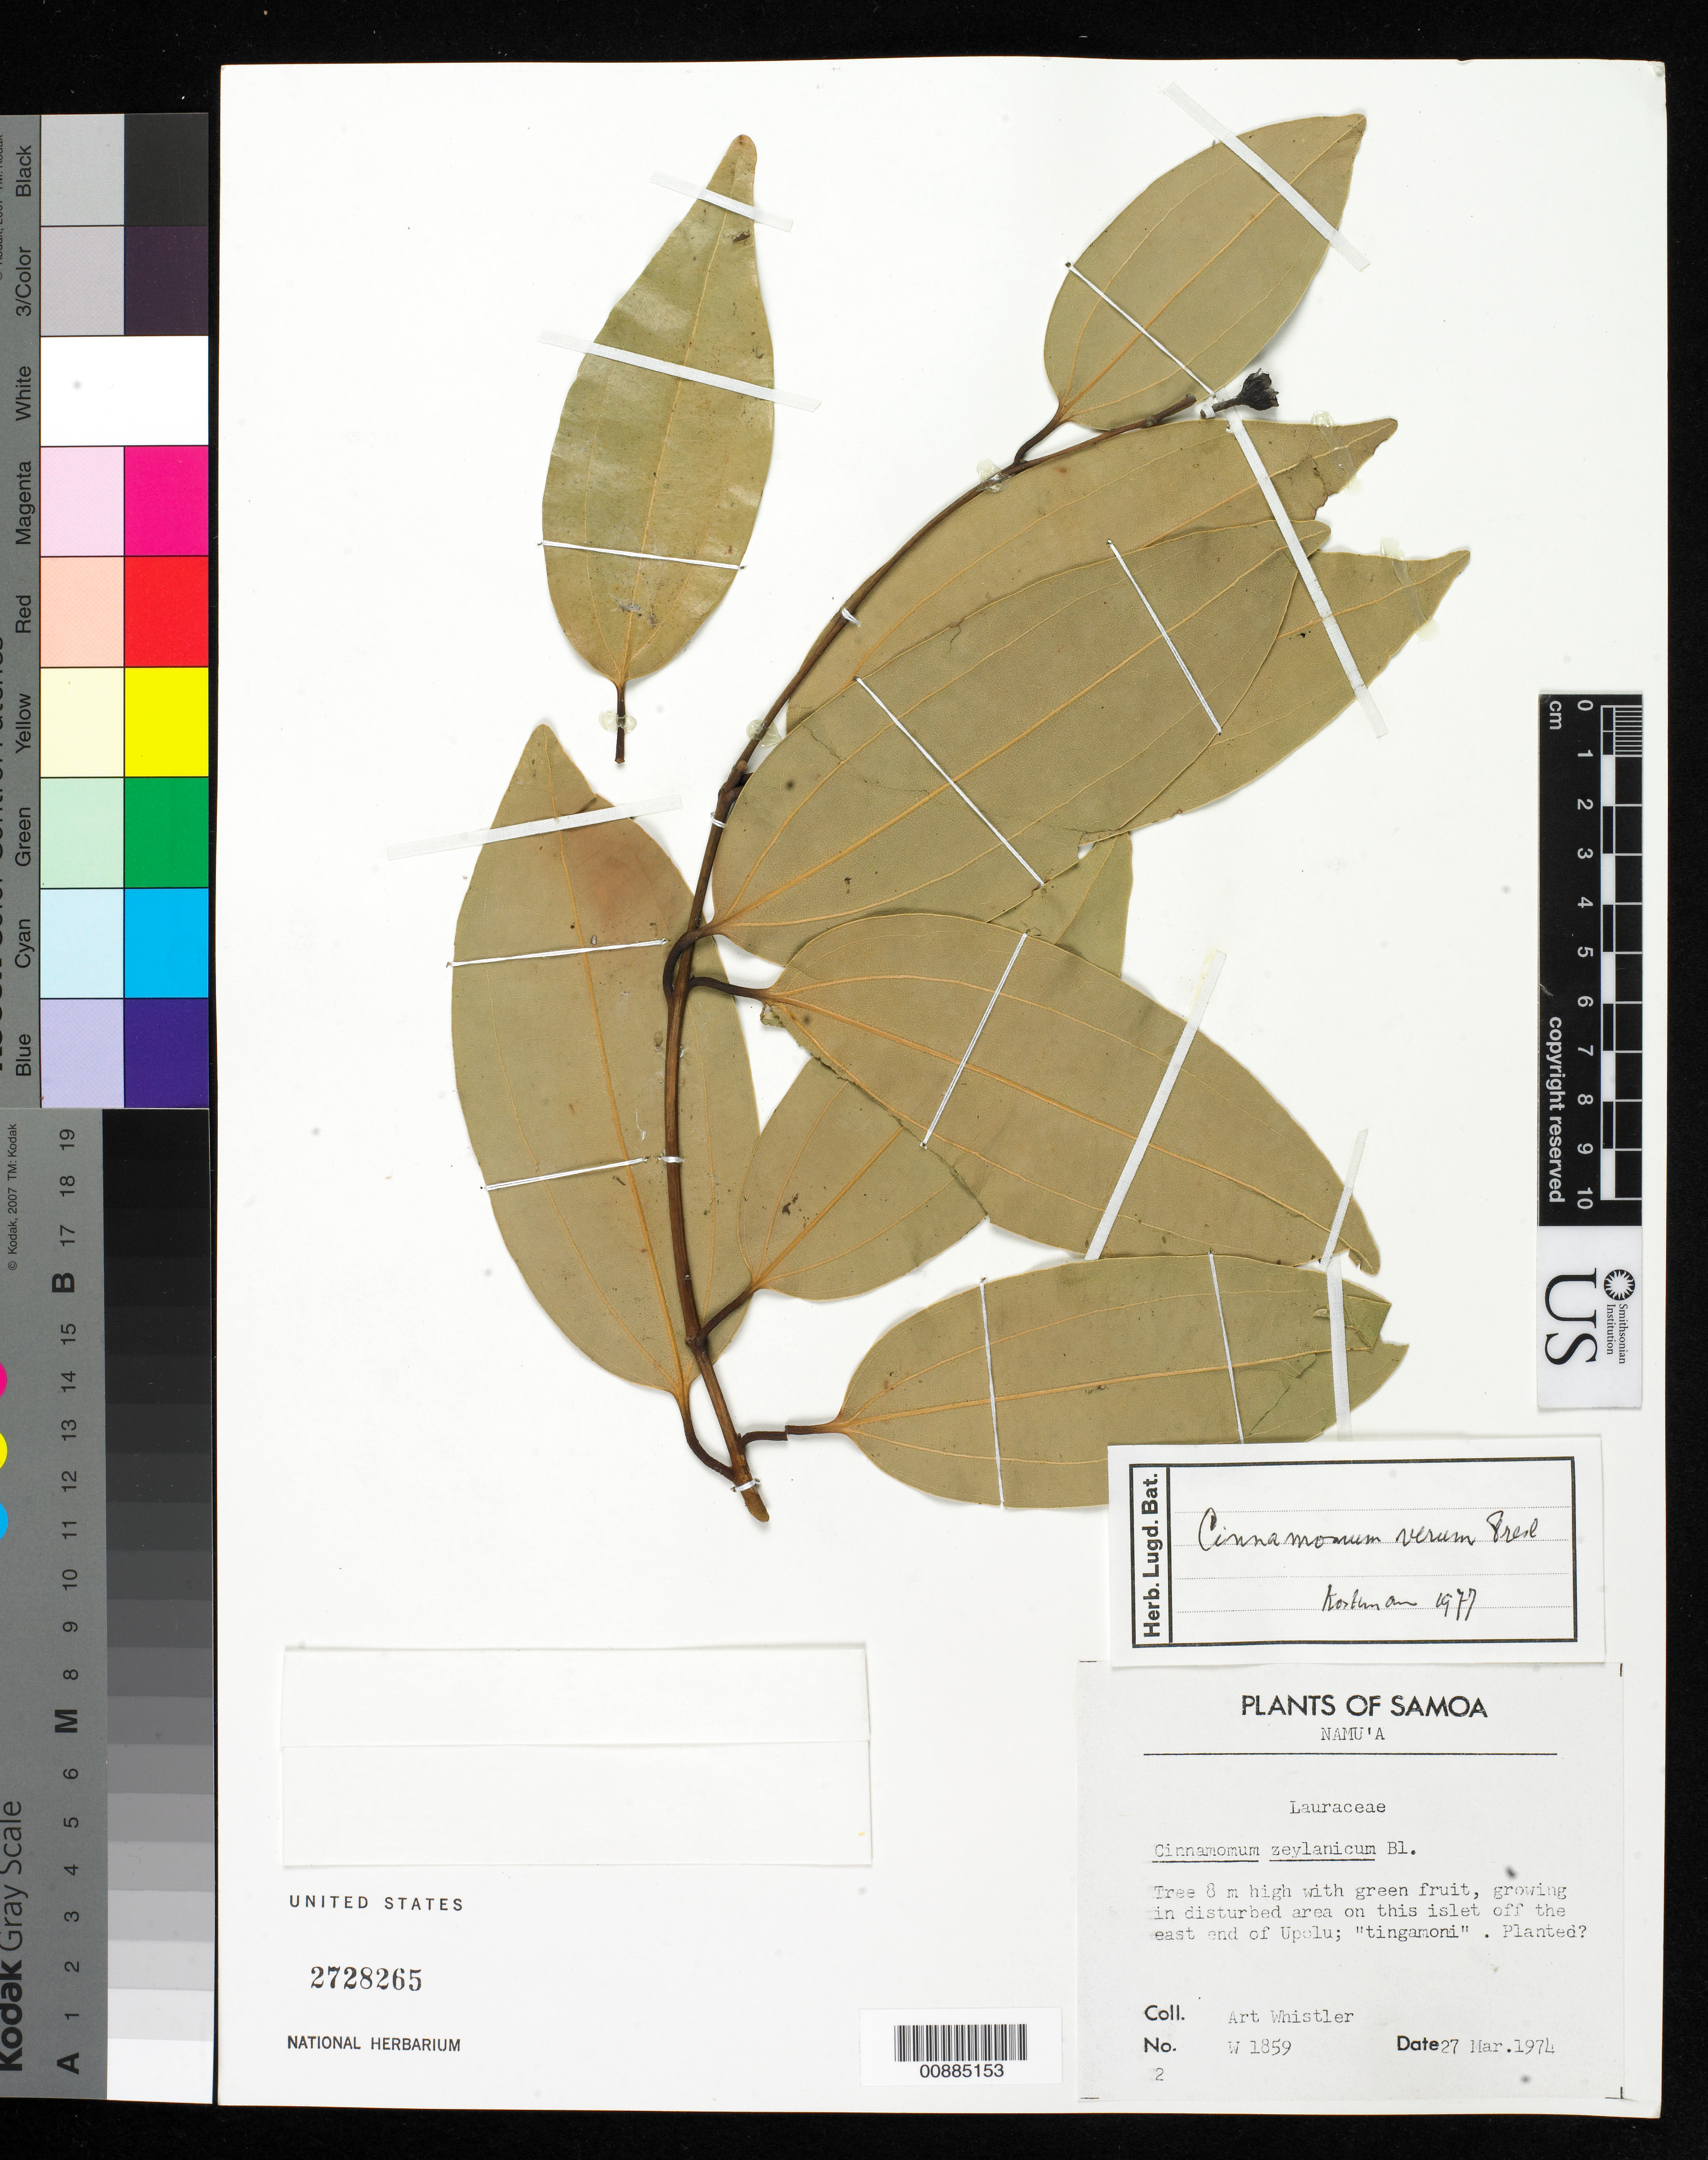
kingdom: Plantae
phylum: Tracheophyta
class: Magnoliopsida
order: Laurales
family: Lauraceae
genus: Cinnamomum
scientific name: Cinnamomum verum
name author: J. Presl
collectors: A. Whistler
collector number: W 1859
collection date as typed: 27 Mar 1974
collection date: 1974-03-27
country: Samoa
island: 'Upolu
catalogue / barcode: US 2728265